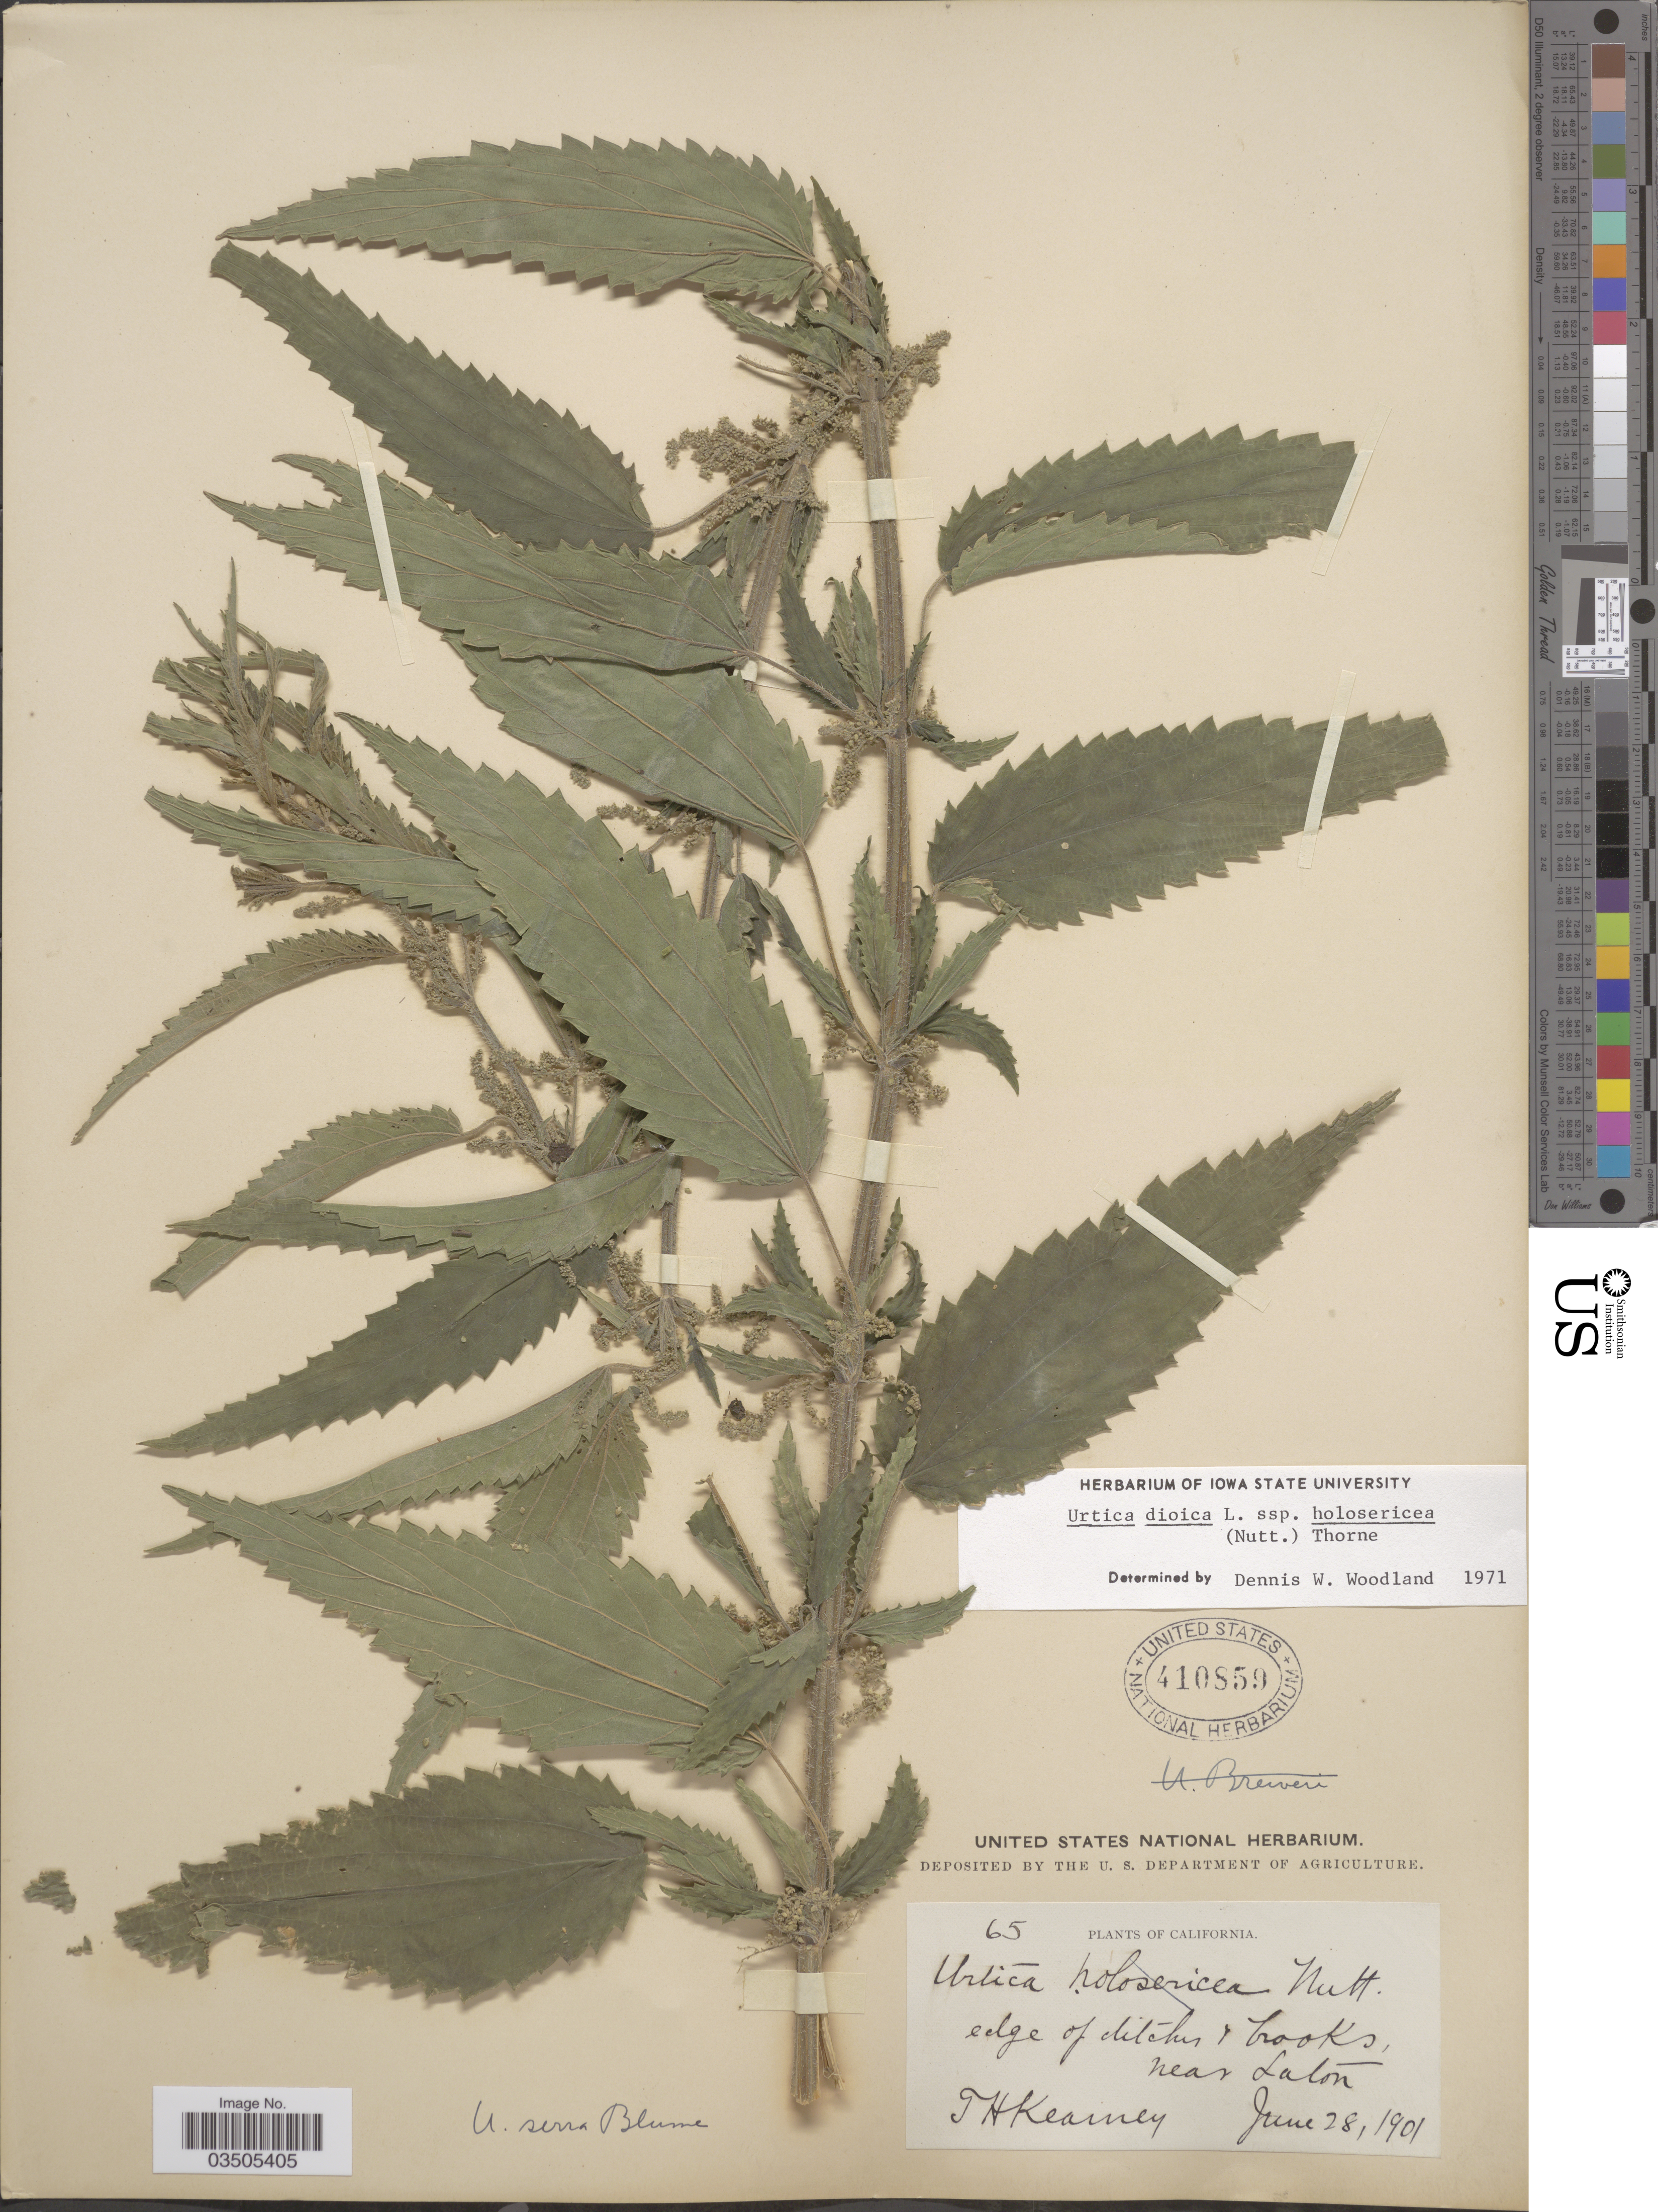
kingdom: Plantae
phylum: Tracheophyta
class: Magnoliopsida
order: Rosales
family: Urticaceae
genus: Urtica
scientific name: Urtica dioica subsp. holosericea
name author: (Nutt.) Thorne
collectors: T. H. Kearney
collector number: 65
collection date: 1901-06-28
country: United States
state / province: California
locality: Edge of ditches, brooks, near Laton.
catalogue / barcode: US 410859